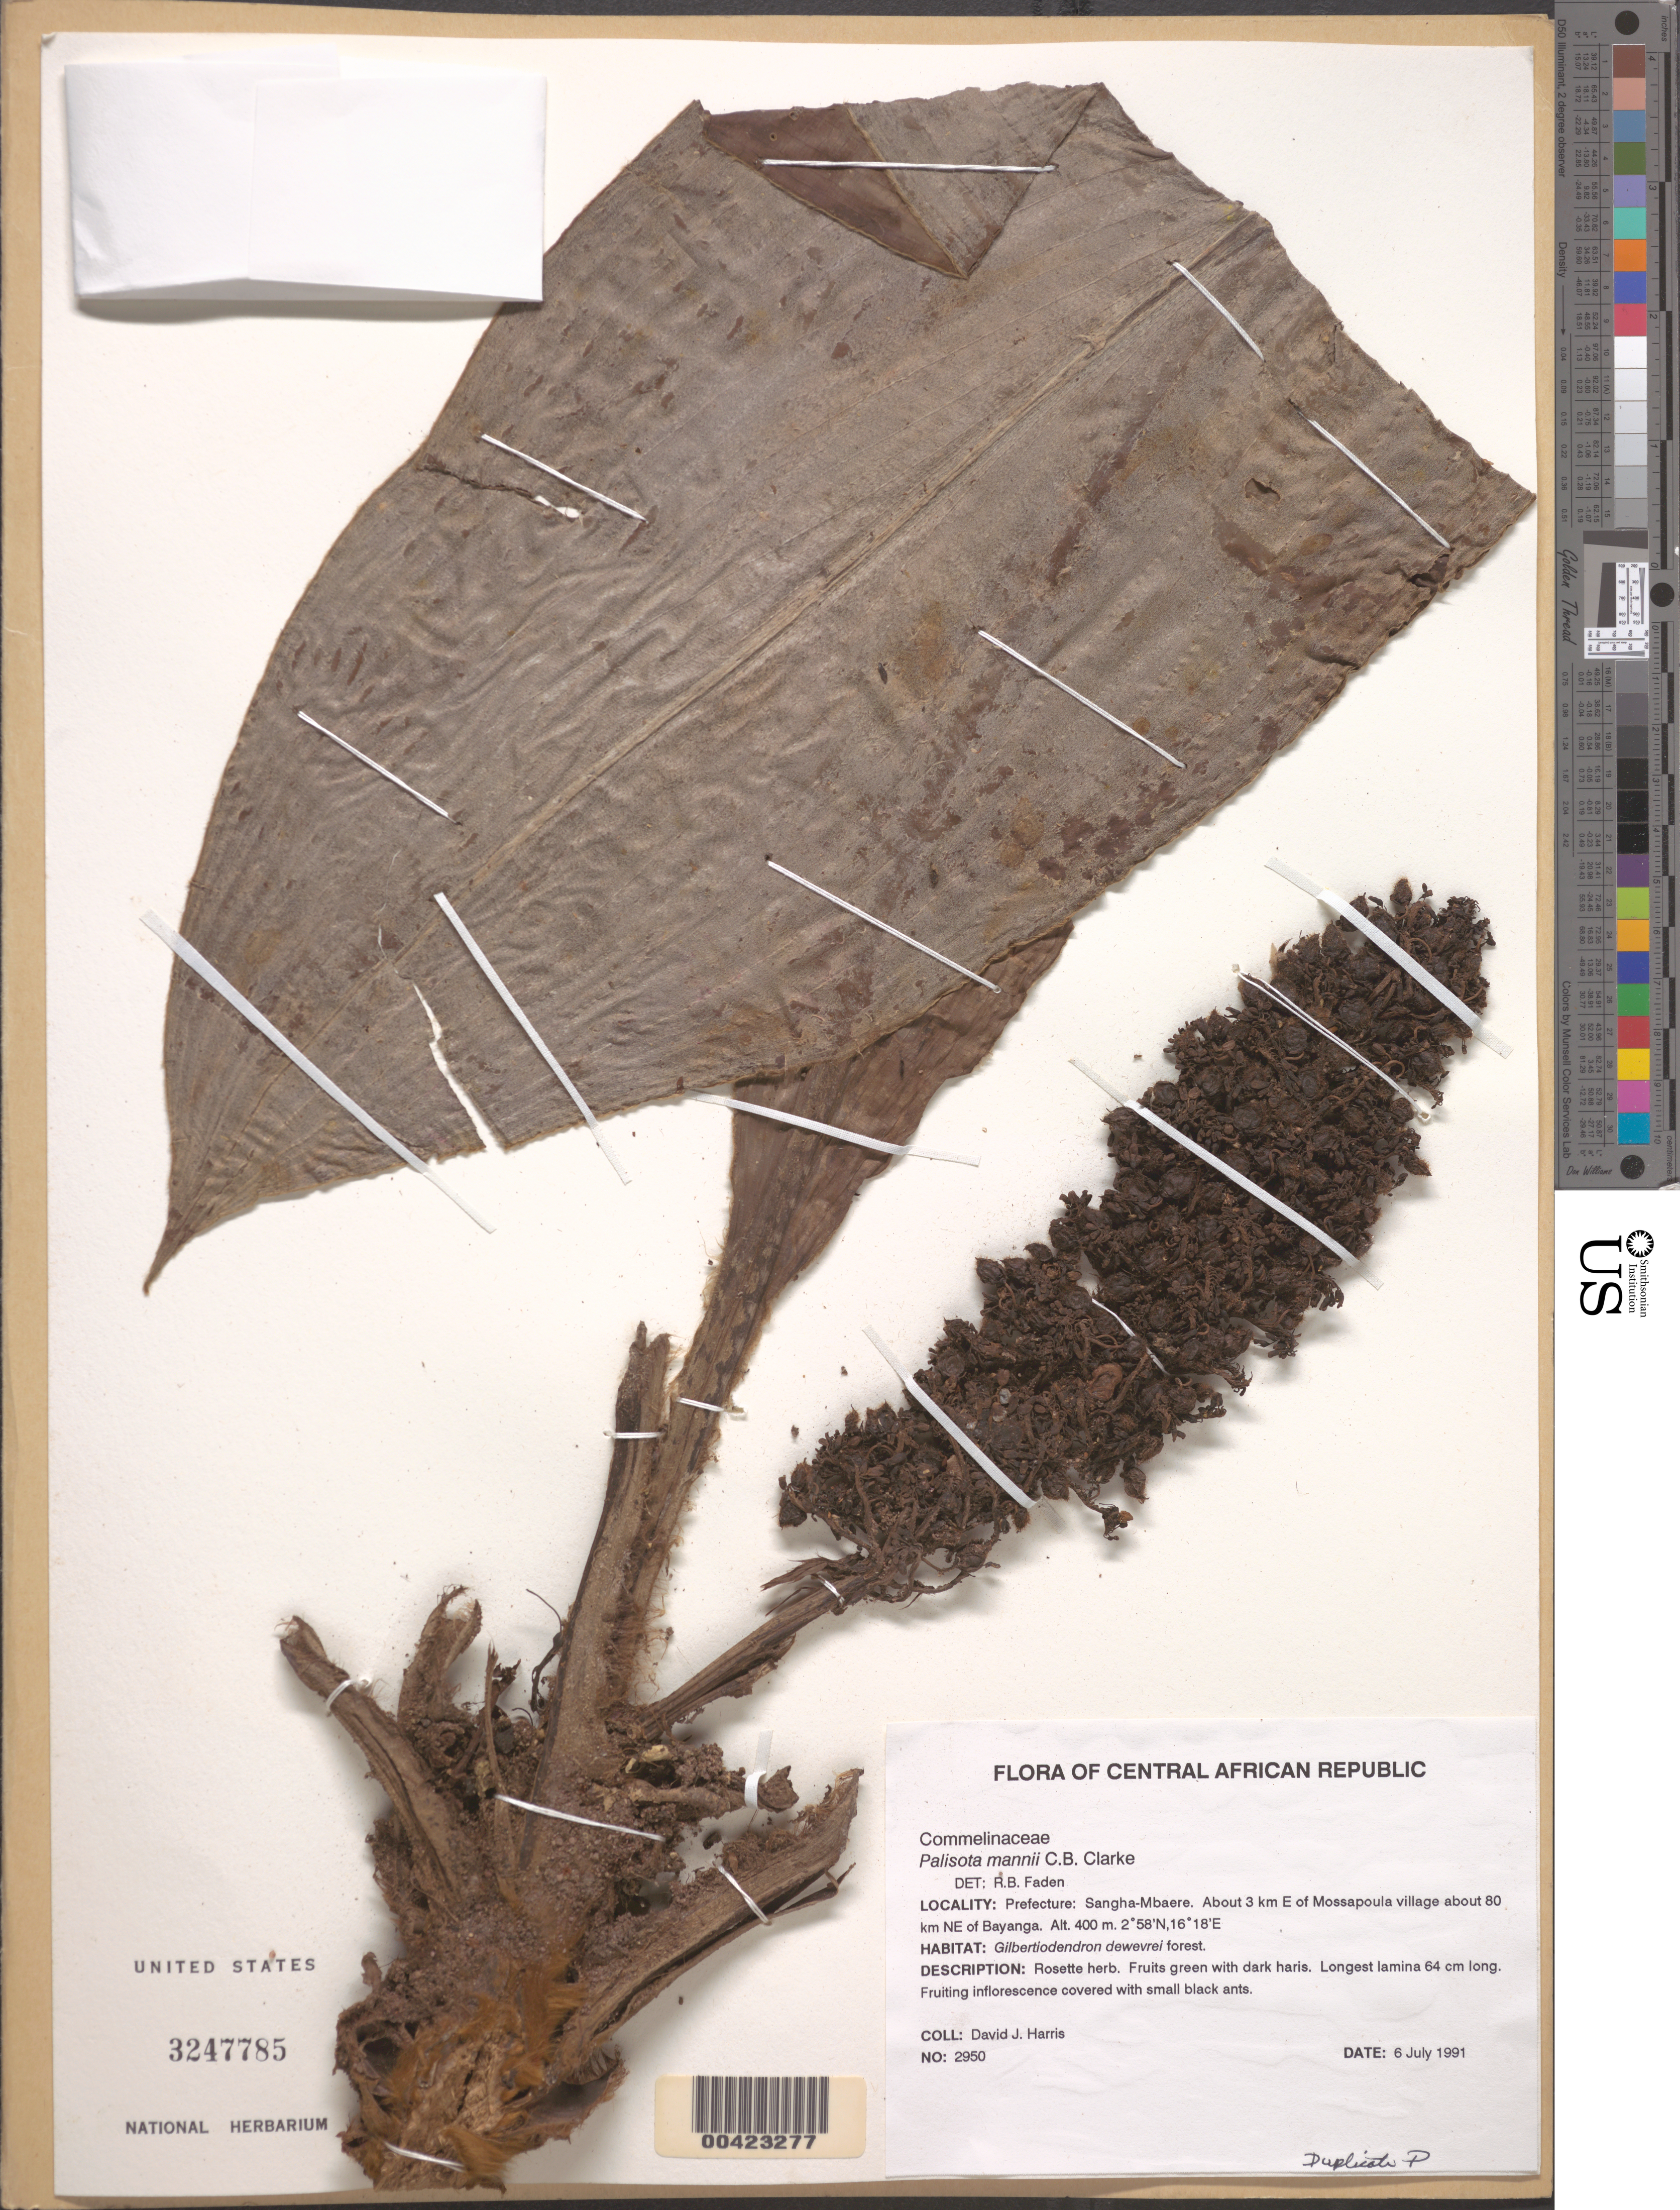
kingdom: Plantae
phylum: Tracheophyta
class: Liliopsida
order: Commelinales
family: Commelinaceae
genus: Palisota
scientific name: Palisota mannii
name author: C.B. Clarke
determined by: Faden, Robert B., (US), Smithsonian Institution - National Museum of Natural History (UNITED STATES)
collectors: D. J. Harris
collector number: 2950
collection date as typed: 06 Jul 1991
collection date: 1991-07-06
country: Central African Republic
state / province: Sangha-Mbaere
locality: Sangha-mbaere, E of Mossapoula village NE of Bayanga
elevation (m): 400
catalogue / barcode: US 3247785